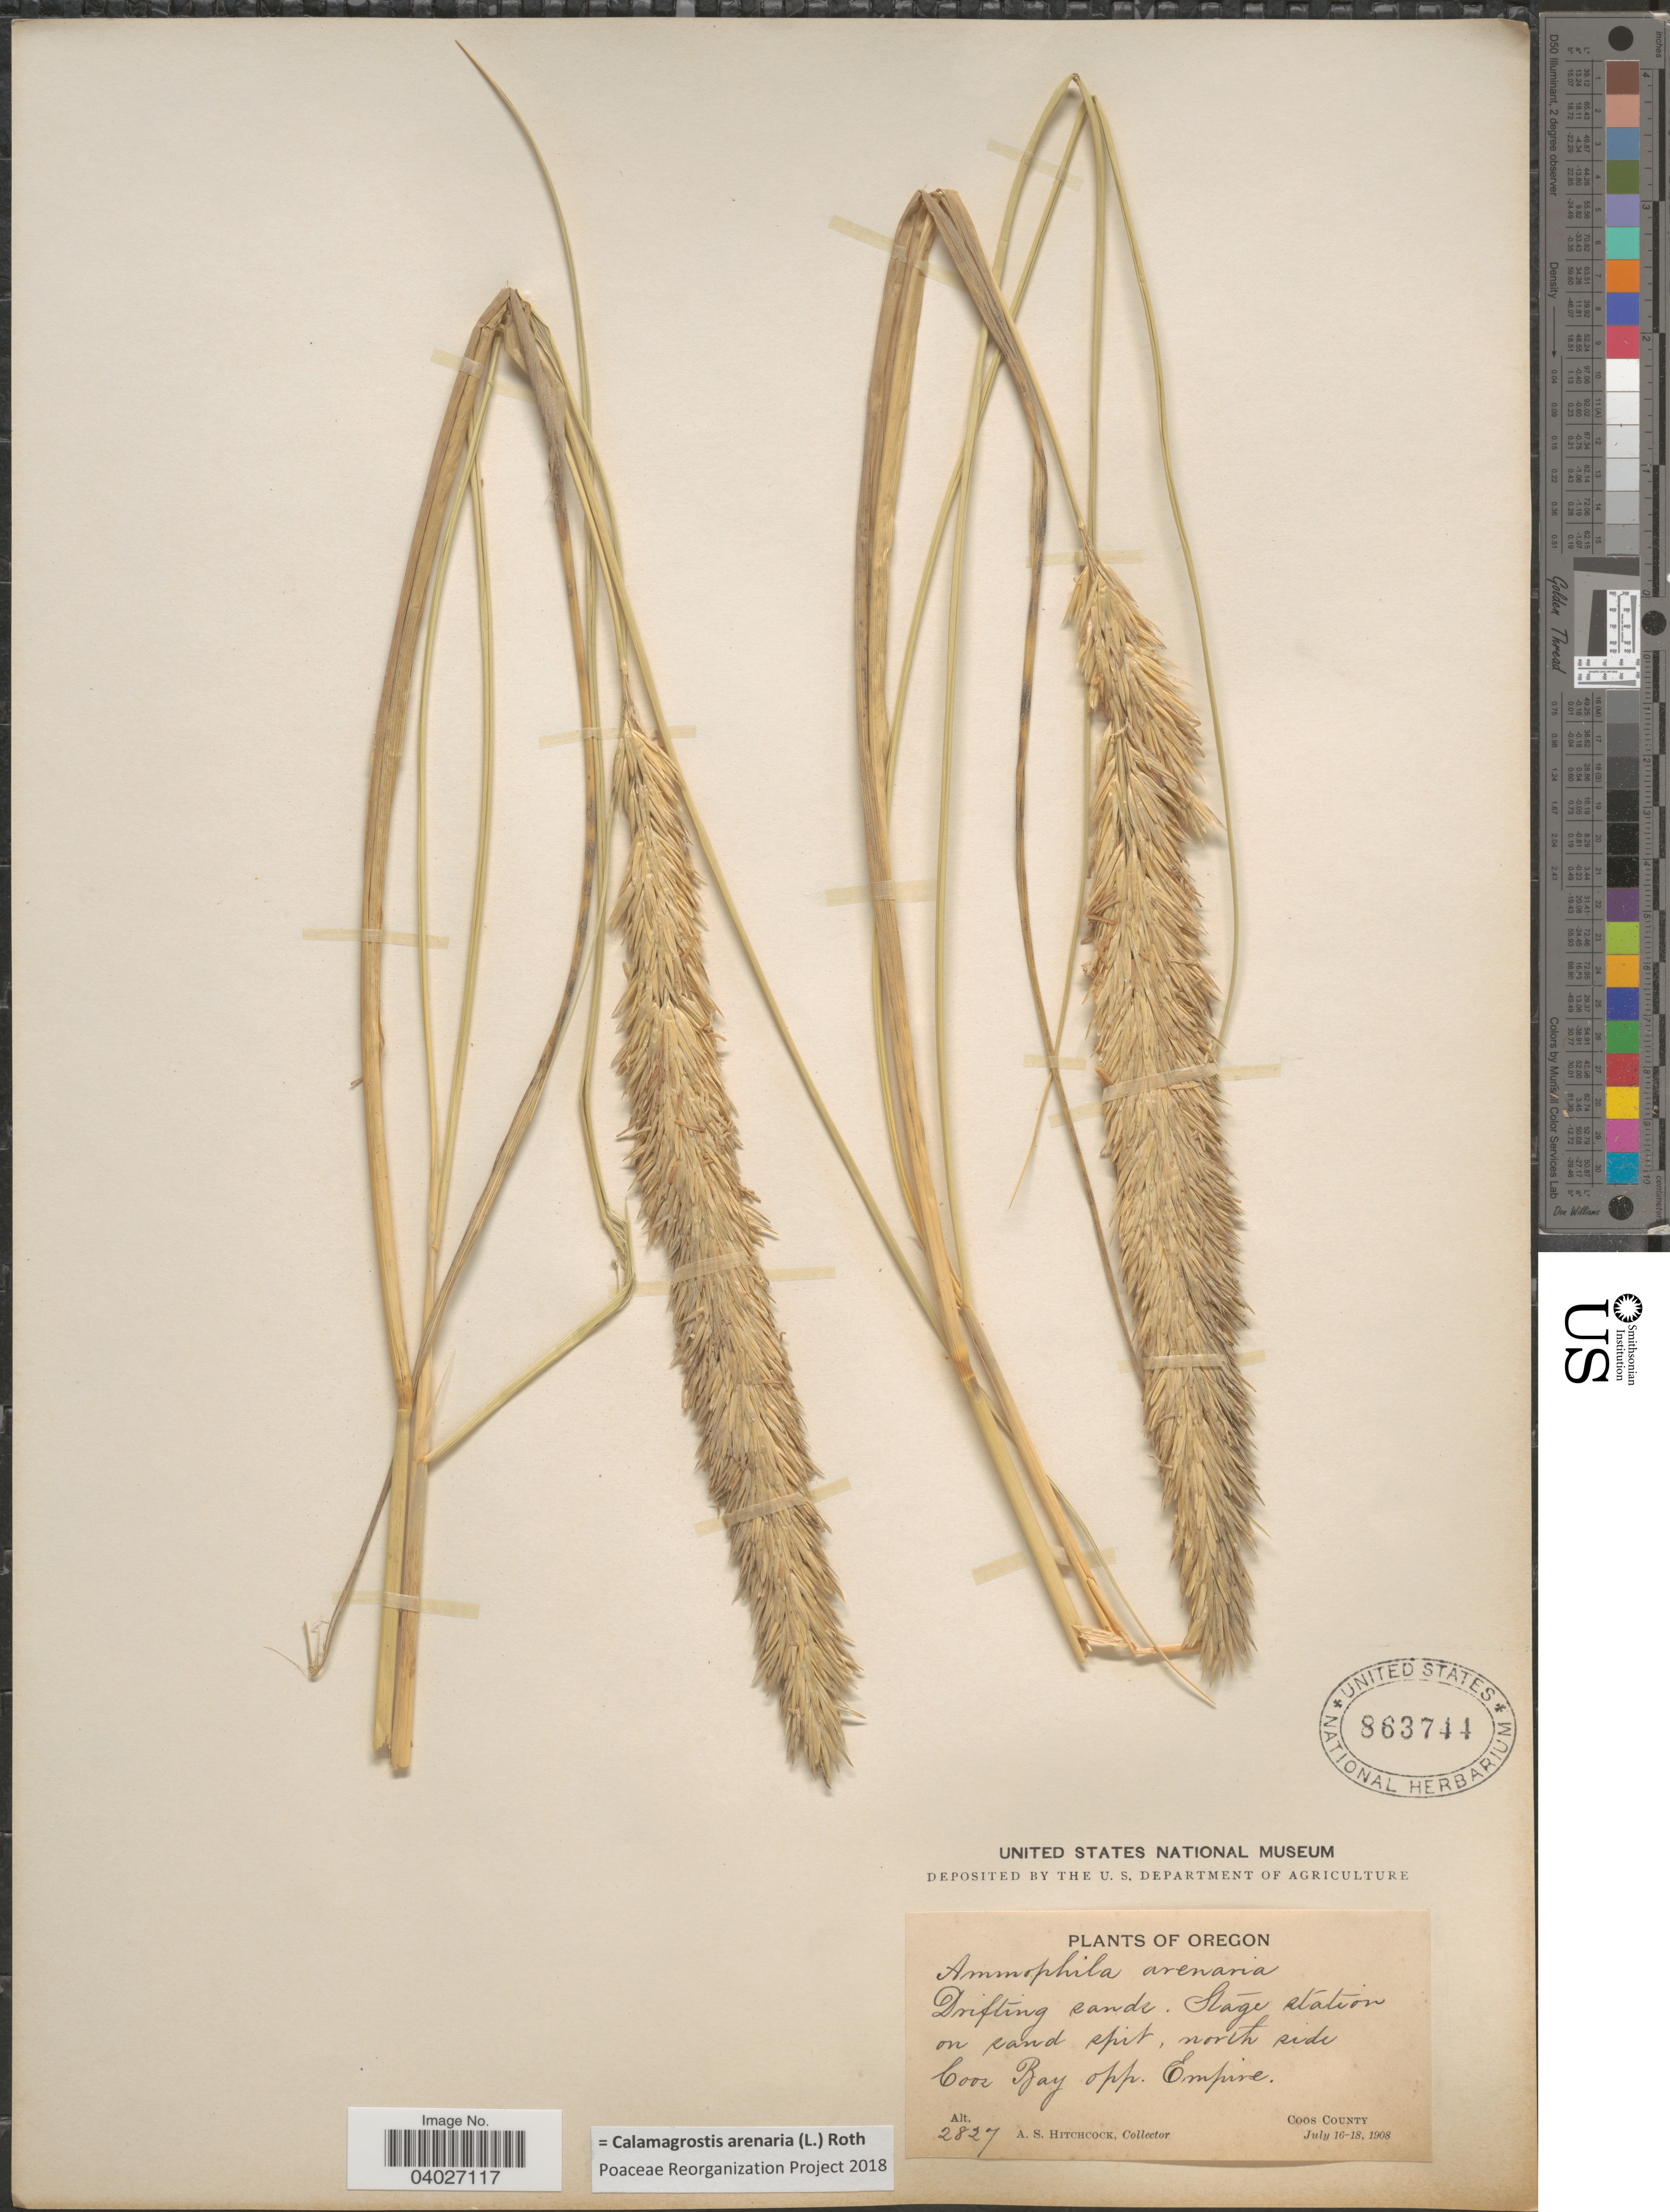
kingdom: Plantae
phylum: Tracheophyta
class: Liliopsida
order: Poales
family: Poaceae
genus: Calamagrostis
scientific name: Calamagrostis arenaria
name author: (L.) Roth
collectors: A. S. Hitchcock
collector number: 2827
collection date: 1908-07-16/1908-07-18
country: United States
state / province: Oregon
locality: Stage station on sand spit, north side Coos Bay opp. Empire. Coos County.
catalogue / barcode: US 863744